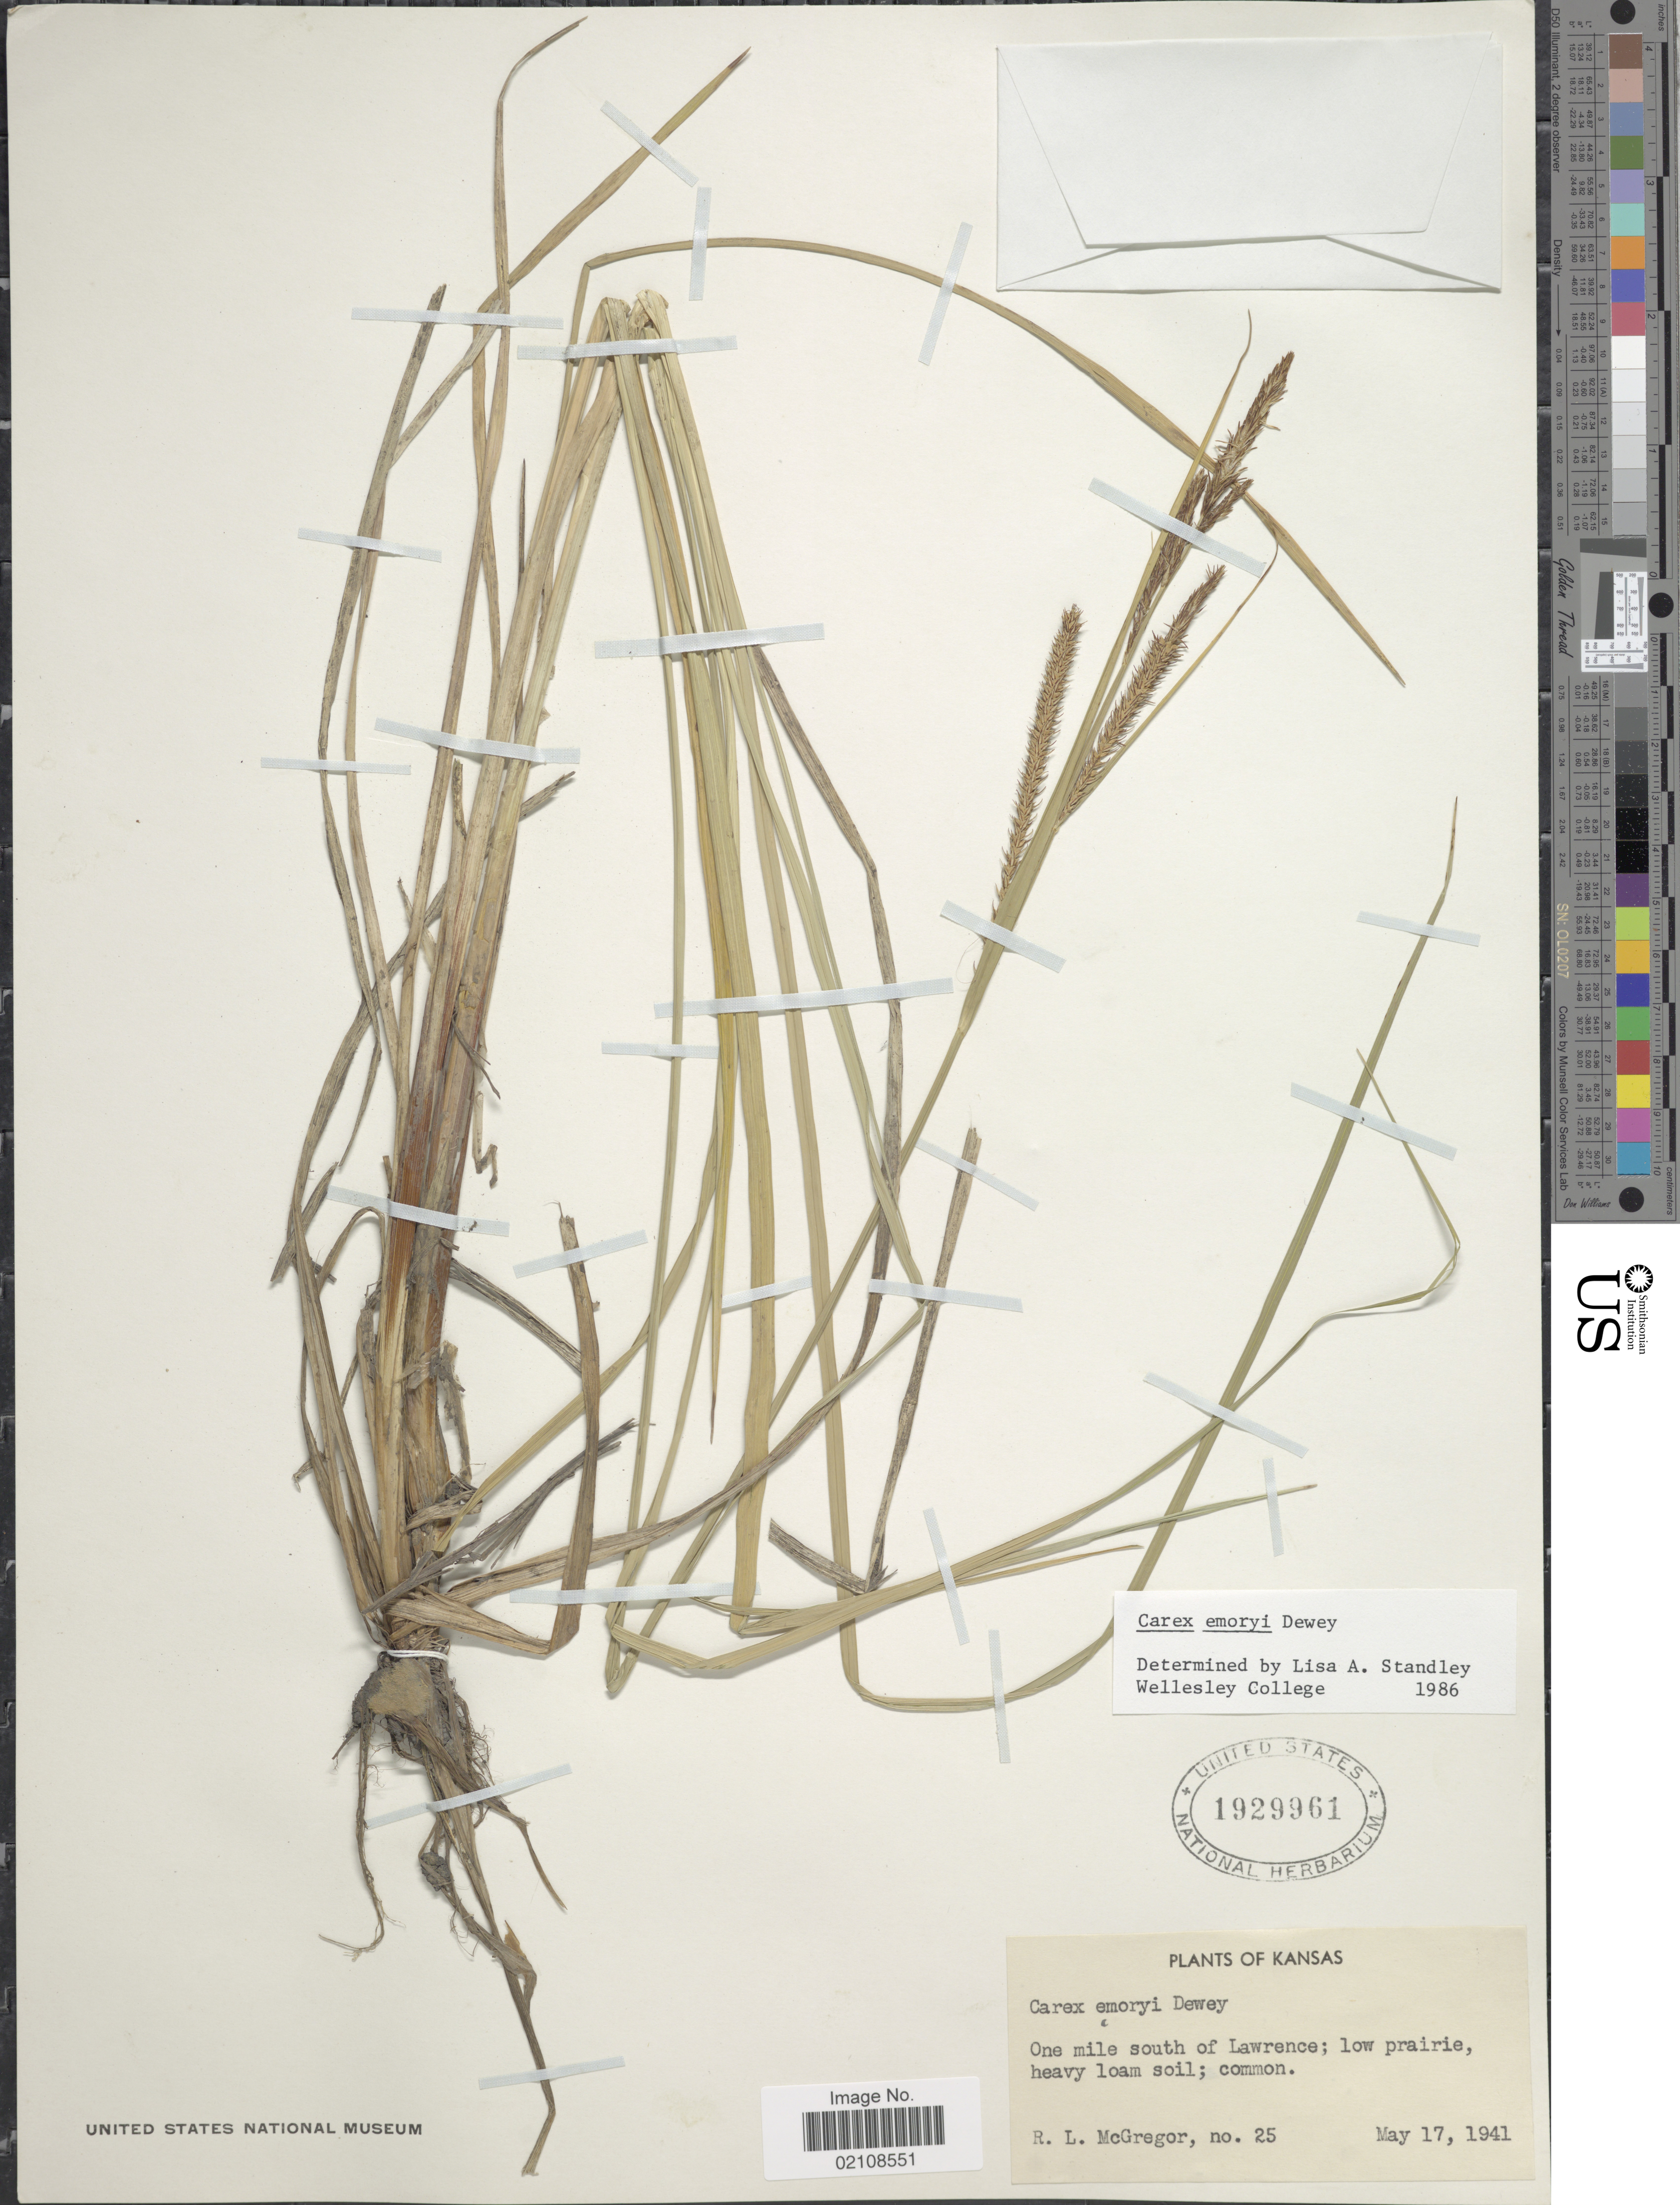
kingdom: Plantae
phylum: Tracheophyta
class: Liliopsida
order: Poales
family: Cyperaceae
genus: Carex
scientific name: Carex emoryi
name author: Dewey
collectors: R. McGregor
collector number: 25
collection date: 1941-05-17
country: United States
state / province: Kansas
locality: One mile south of Lawrence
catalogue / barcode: US 1929961